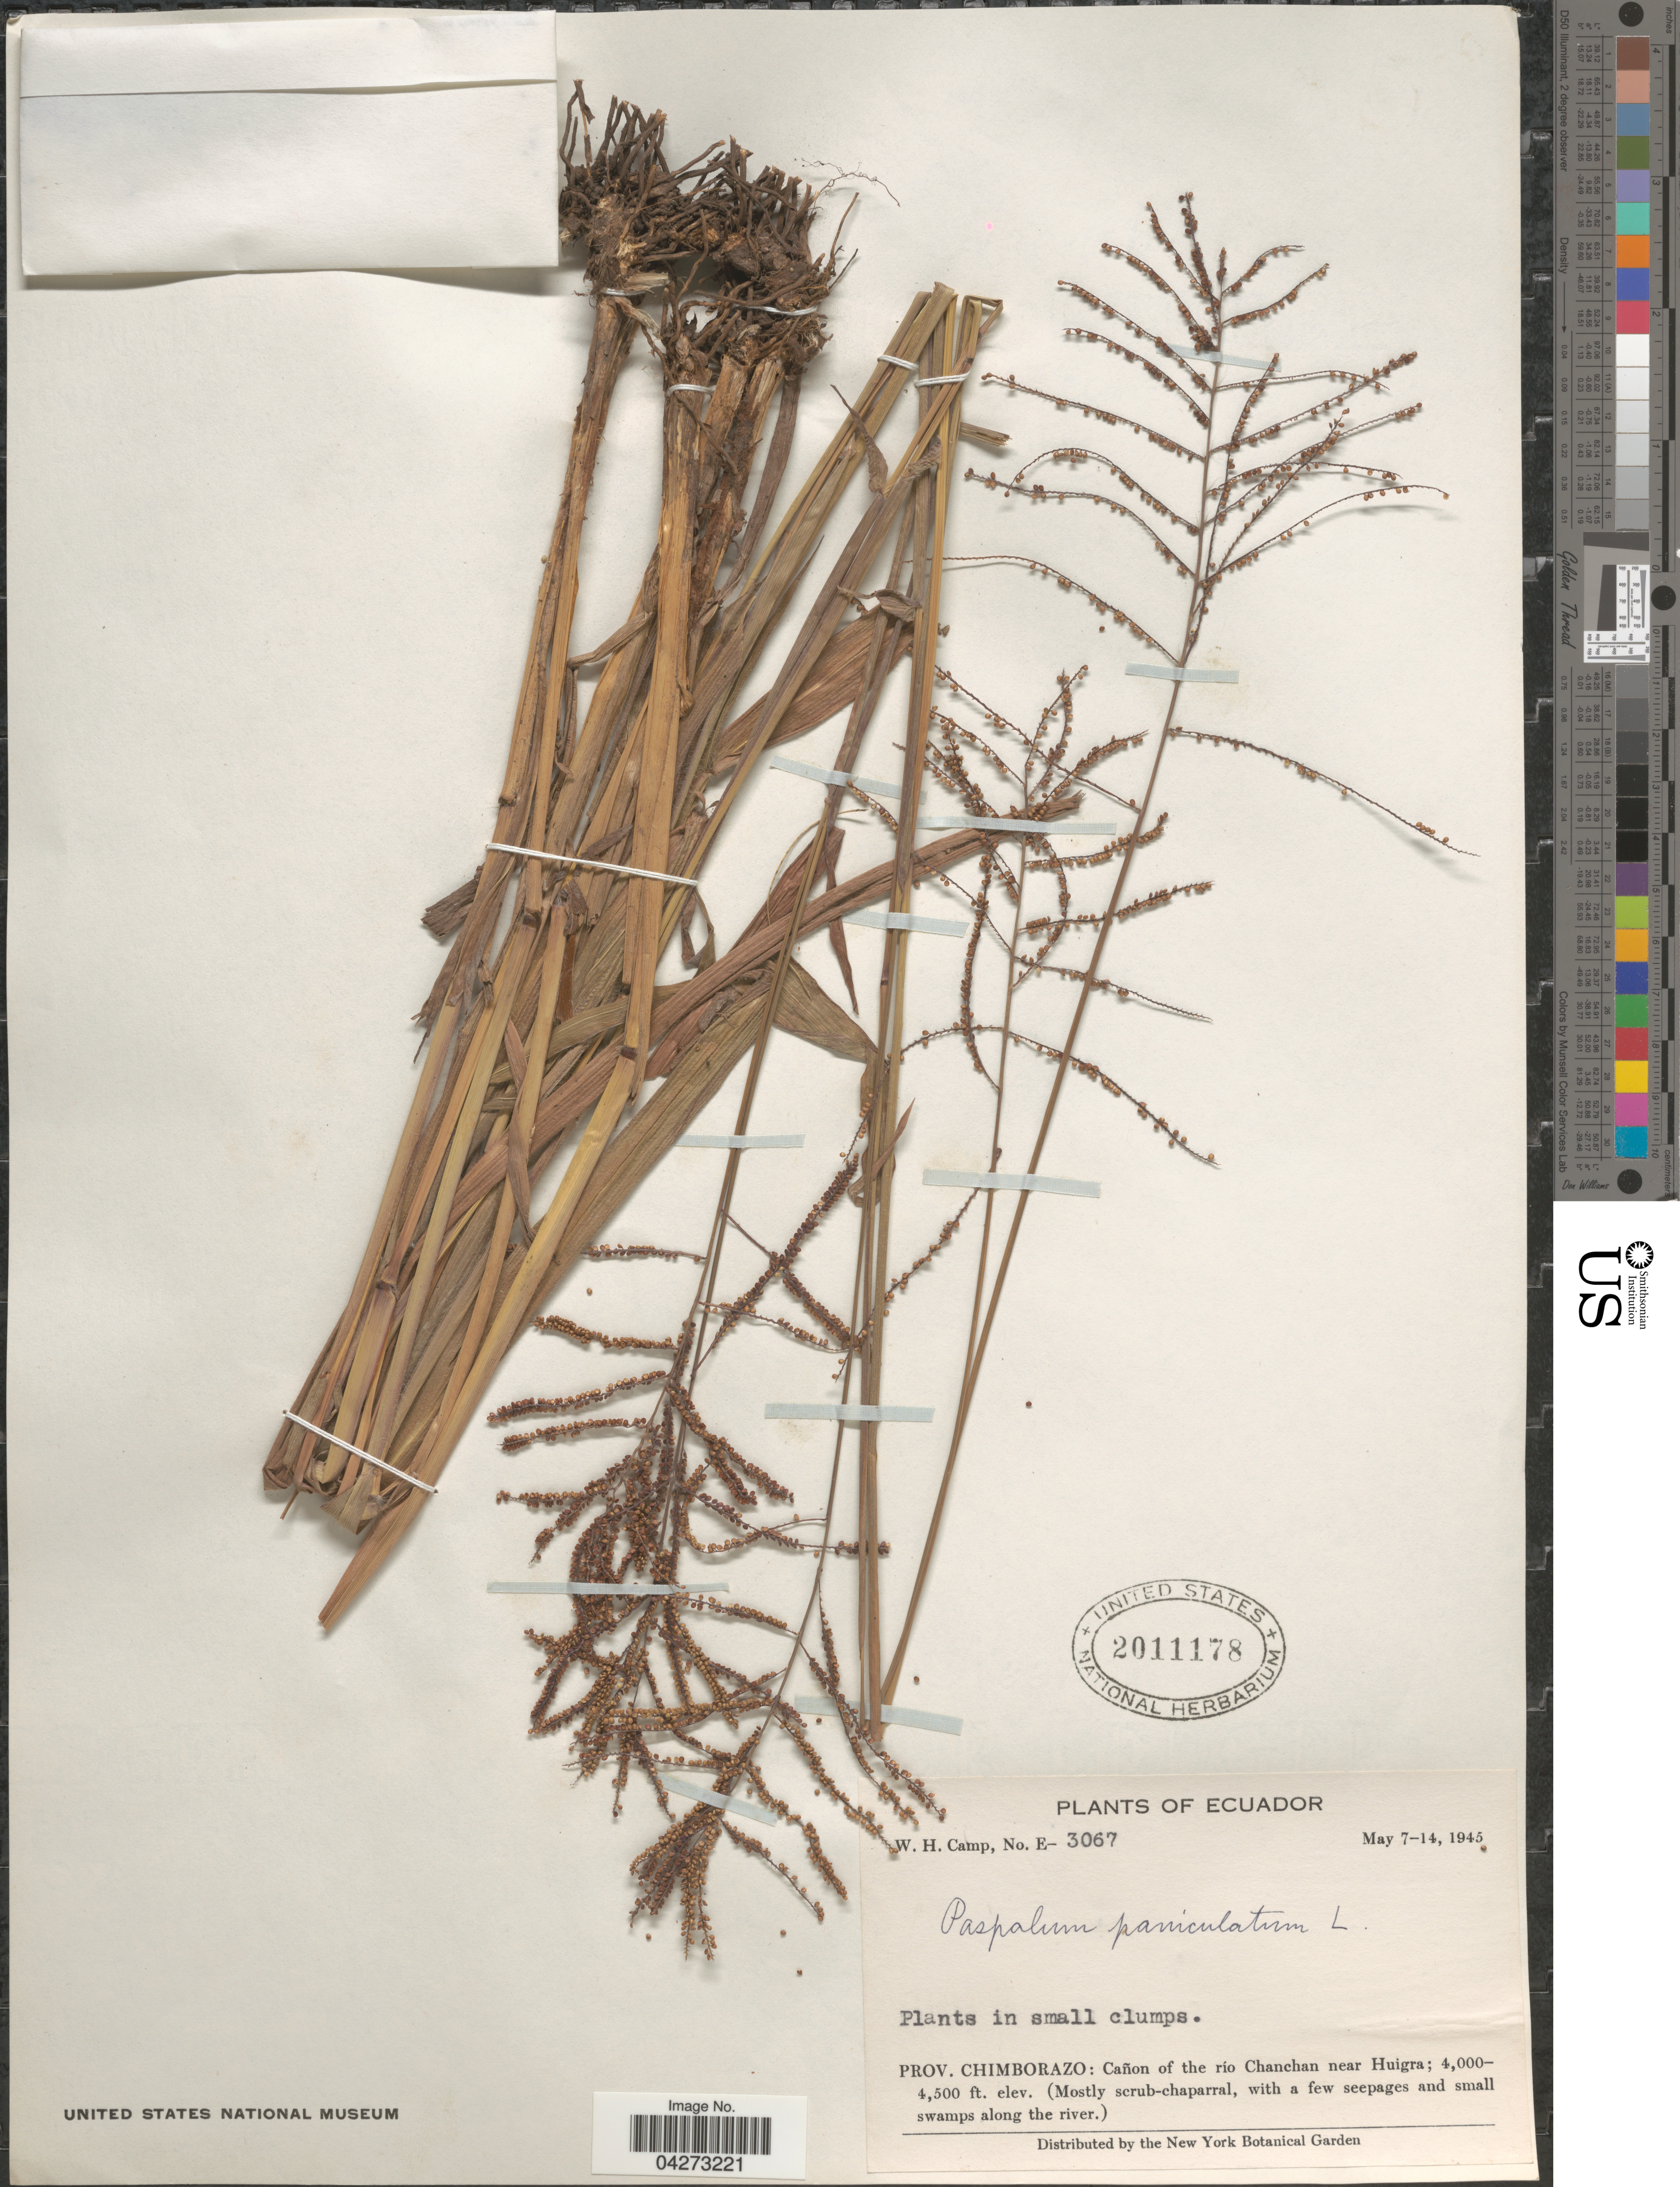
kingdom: Plantae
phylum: Tracheophyta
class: Liliopsida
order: Poales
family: Poaceae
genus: Paspalum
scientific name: Paspalum paniculatum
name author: L.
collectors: W. H. Camp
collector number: E-3067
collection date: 1945-05-07/1945-05-14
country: Ecuador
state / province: Chimborazo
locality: Cañon of the río Chanchan near Huigra.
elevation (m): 1219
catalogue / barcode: US 2011178